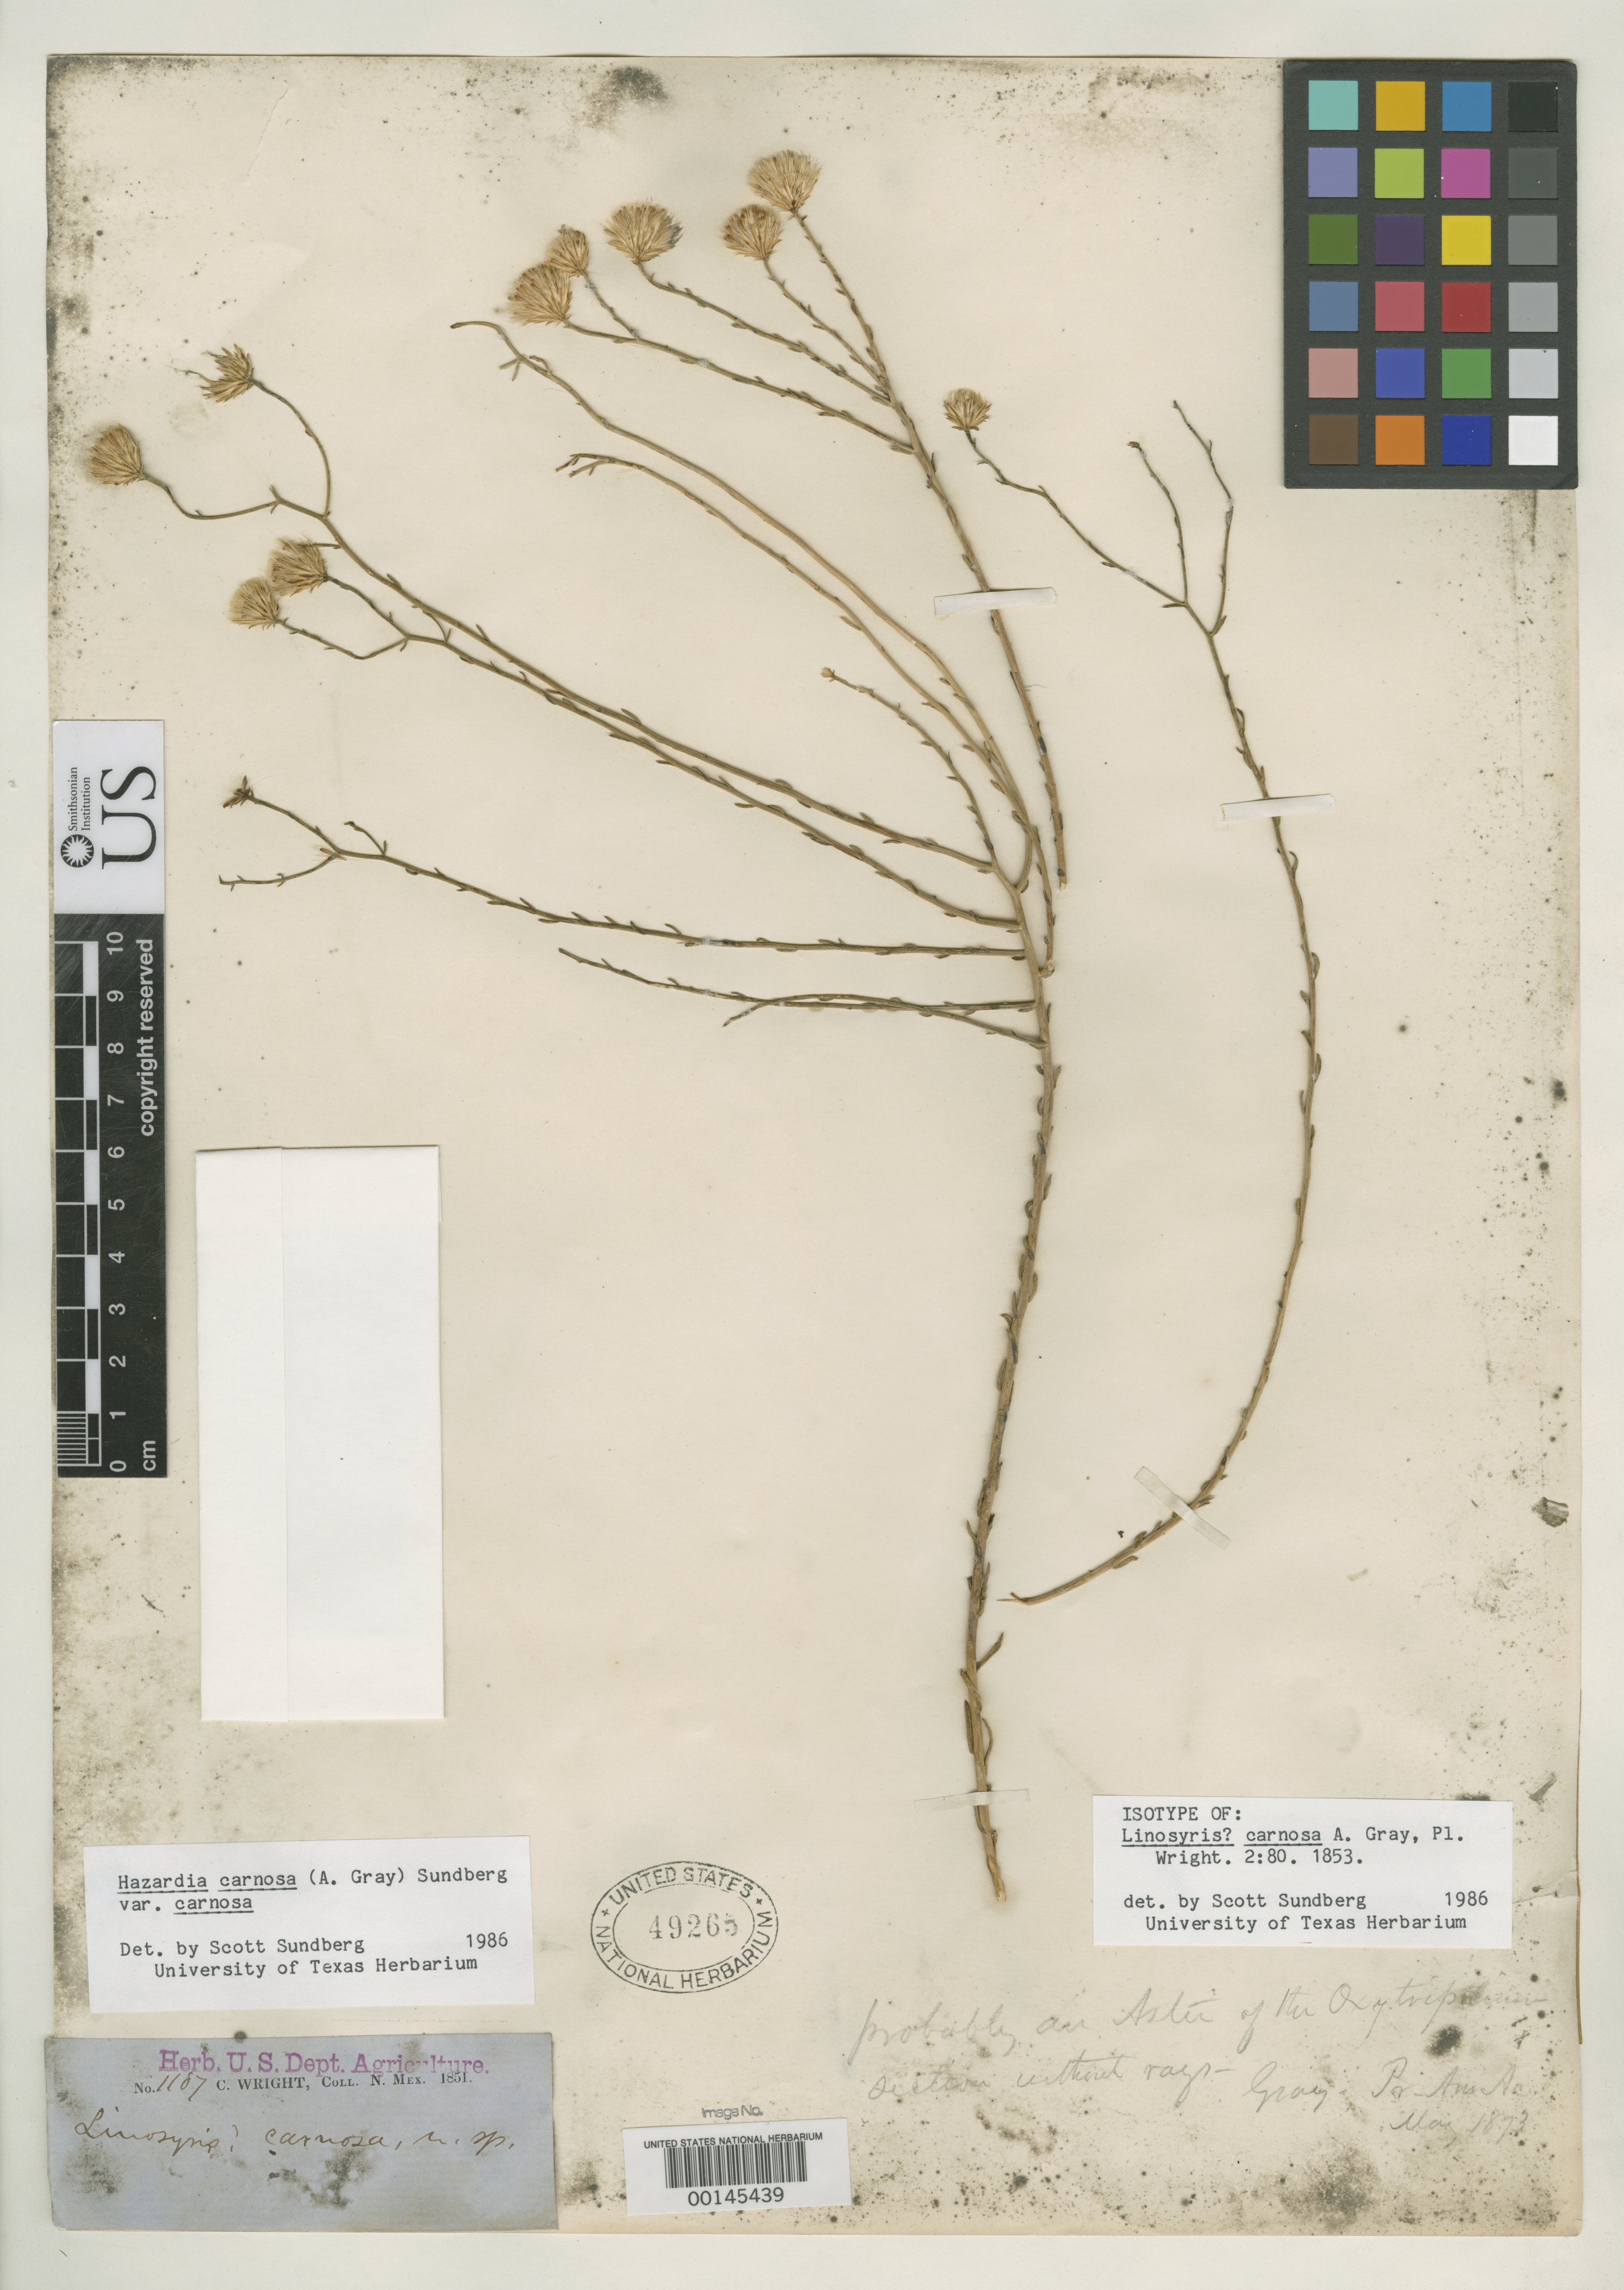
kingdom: Plantae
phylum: Tracheophyta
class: Magnoliopsida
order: Asterales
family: Asteraceae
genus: Linosyris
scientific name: Linosyris carnosa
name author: A. Gray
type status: Type Collection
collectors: C. Wright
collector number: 1187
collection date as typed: Sep 1851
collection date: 1851-09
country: Mexico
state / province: Sonora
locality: Chiricahui Mts.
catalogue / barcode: US 49265